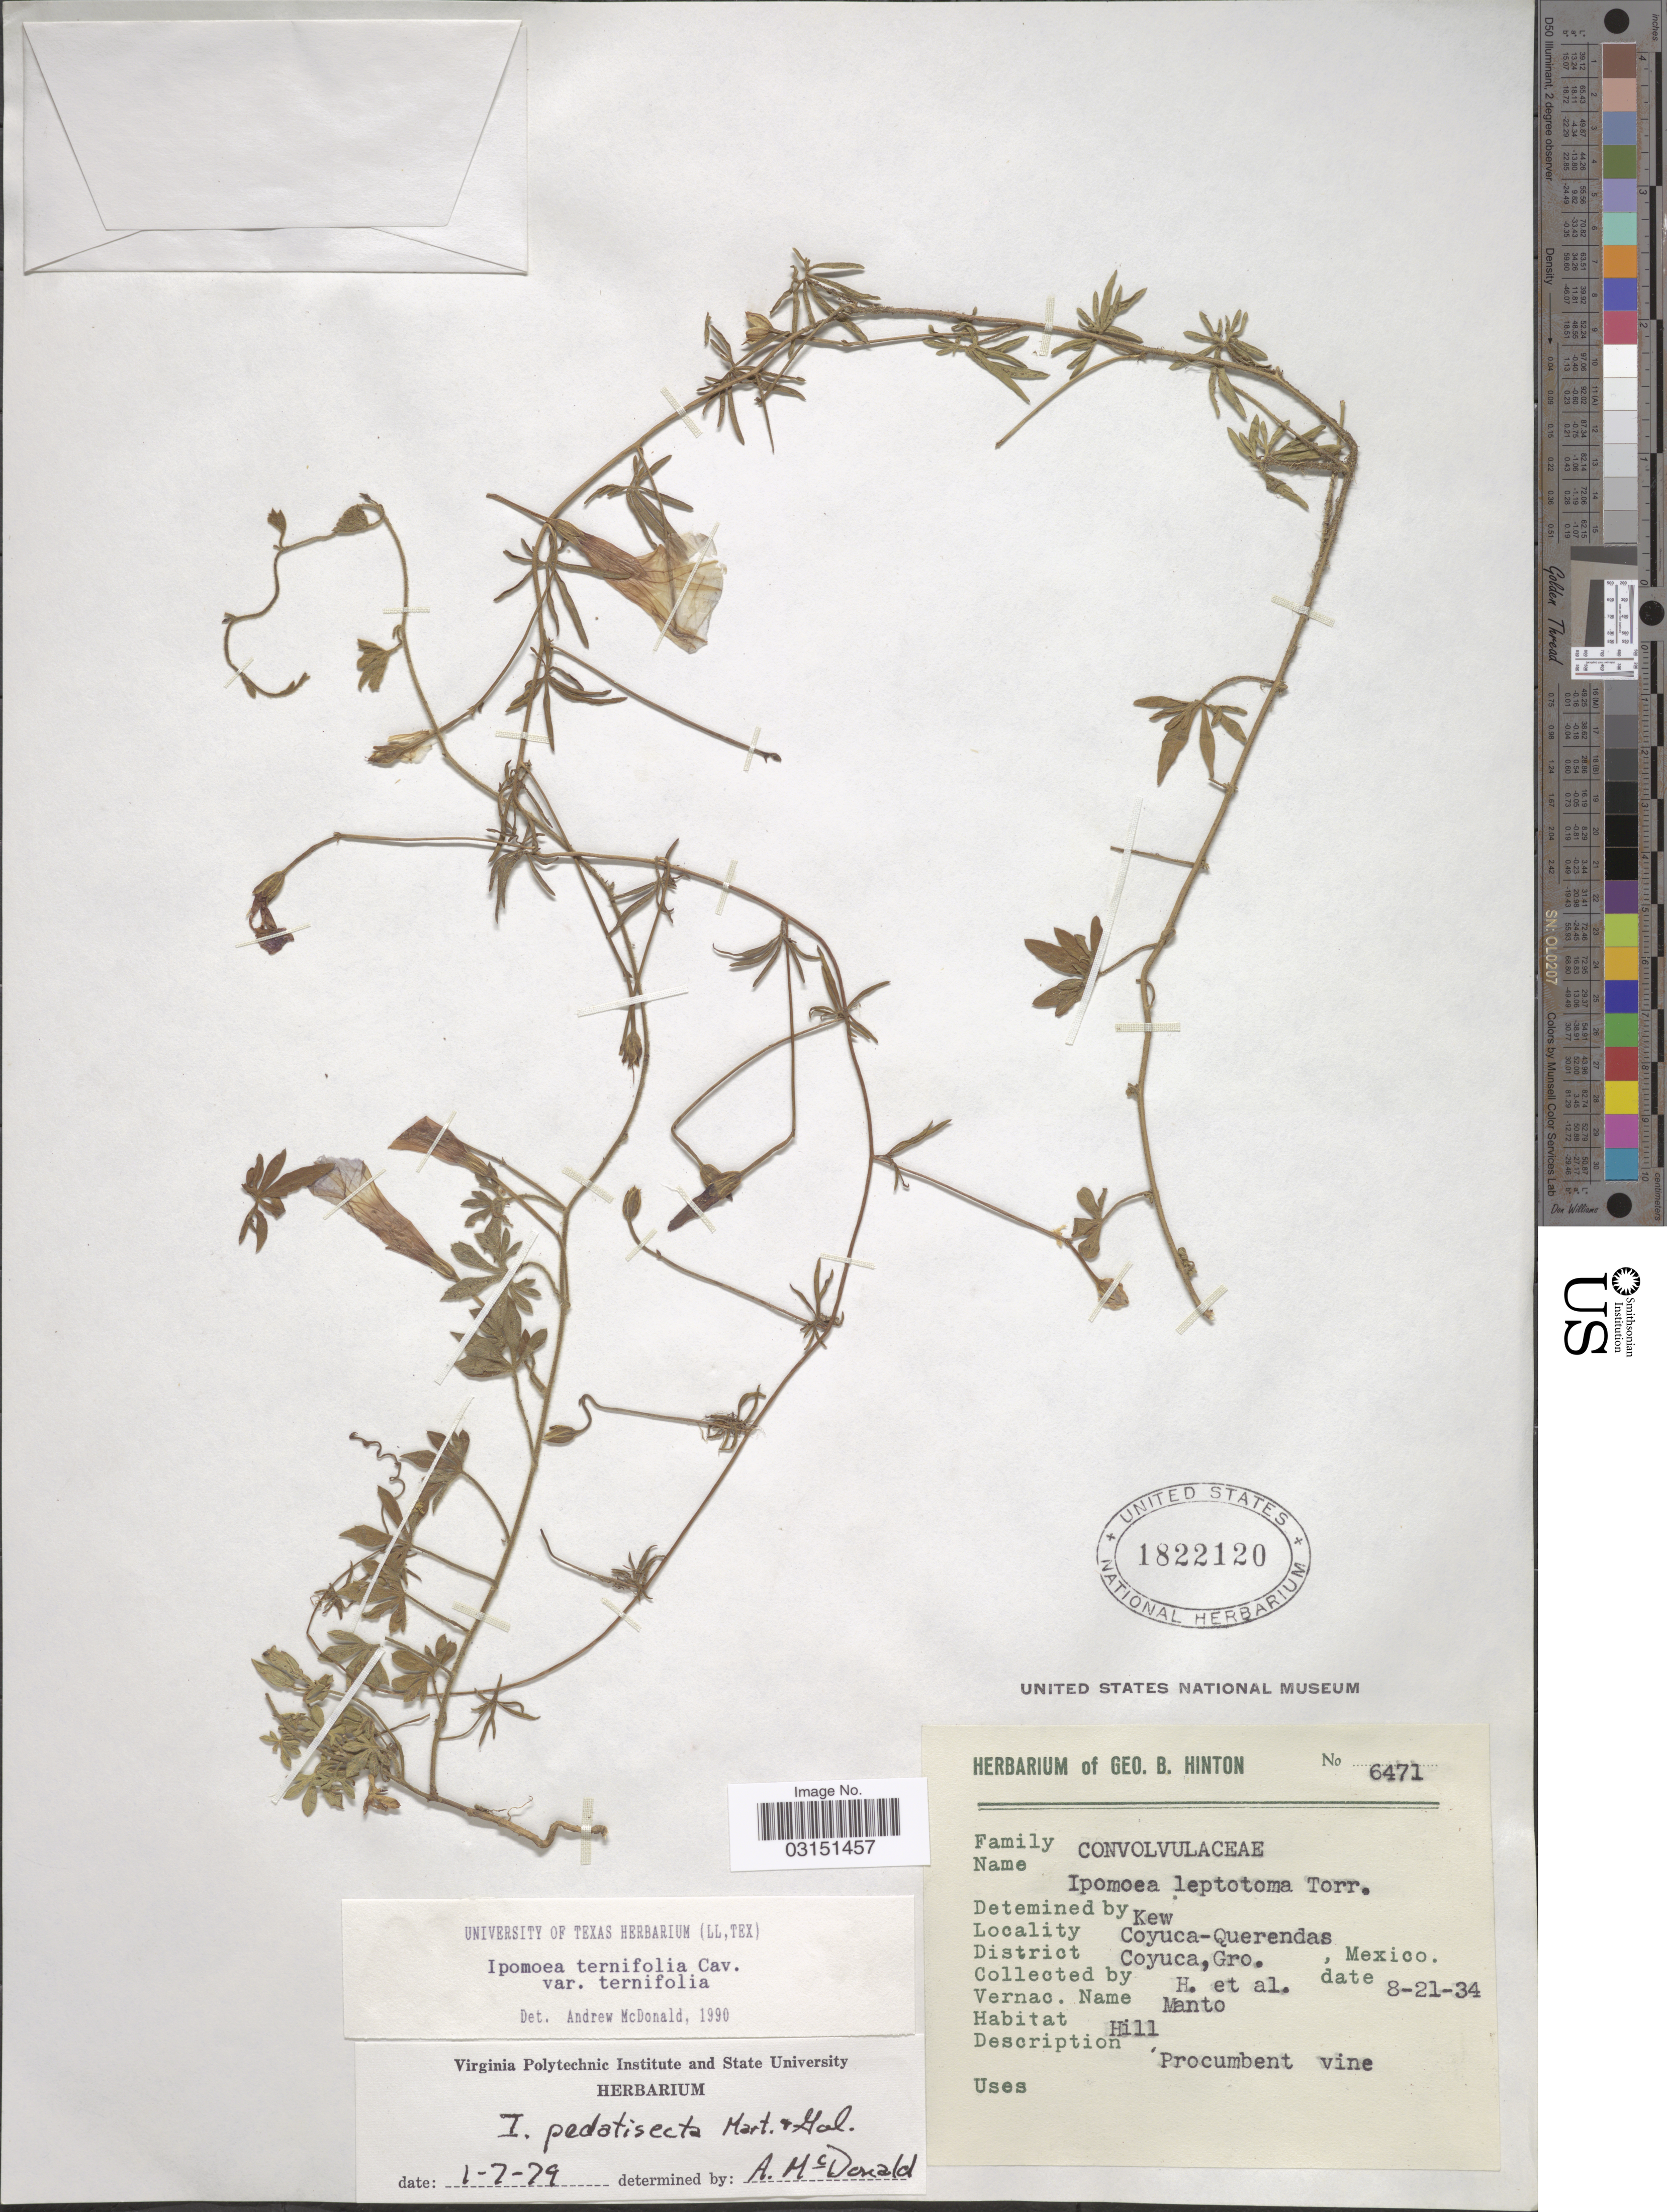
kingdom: Plantae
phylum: Tracheophyta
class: Magnoliopsida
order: Solanales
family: Convolvulaceae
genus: Ipomoea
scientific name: Ipomoea ternifolia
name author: Cav.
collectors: G. B. Hinton & et al.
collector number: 6471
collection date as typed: Transcribed d/m/y: 21/8/34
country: Mexico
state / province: Guerrero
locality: Coyuca-Querendas. District Coyuca, Gro.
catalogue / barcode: US 1822120